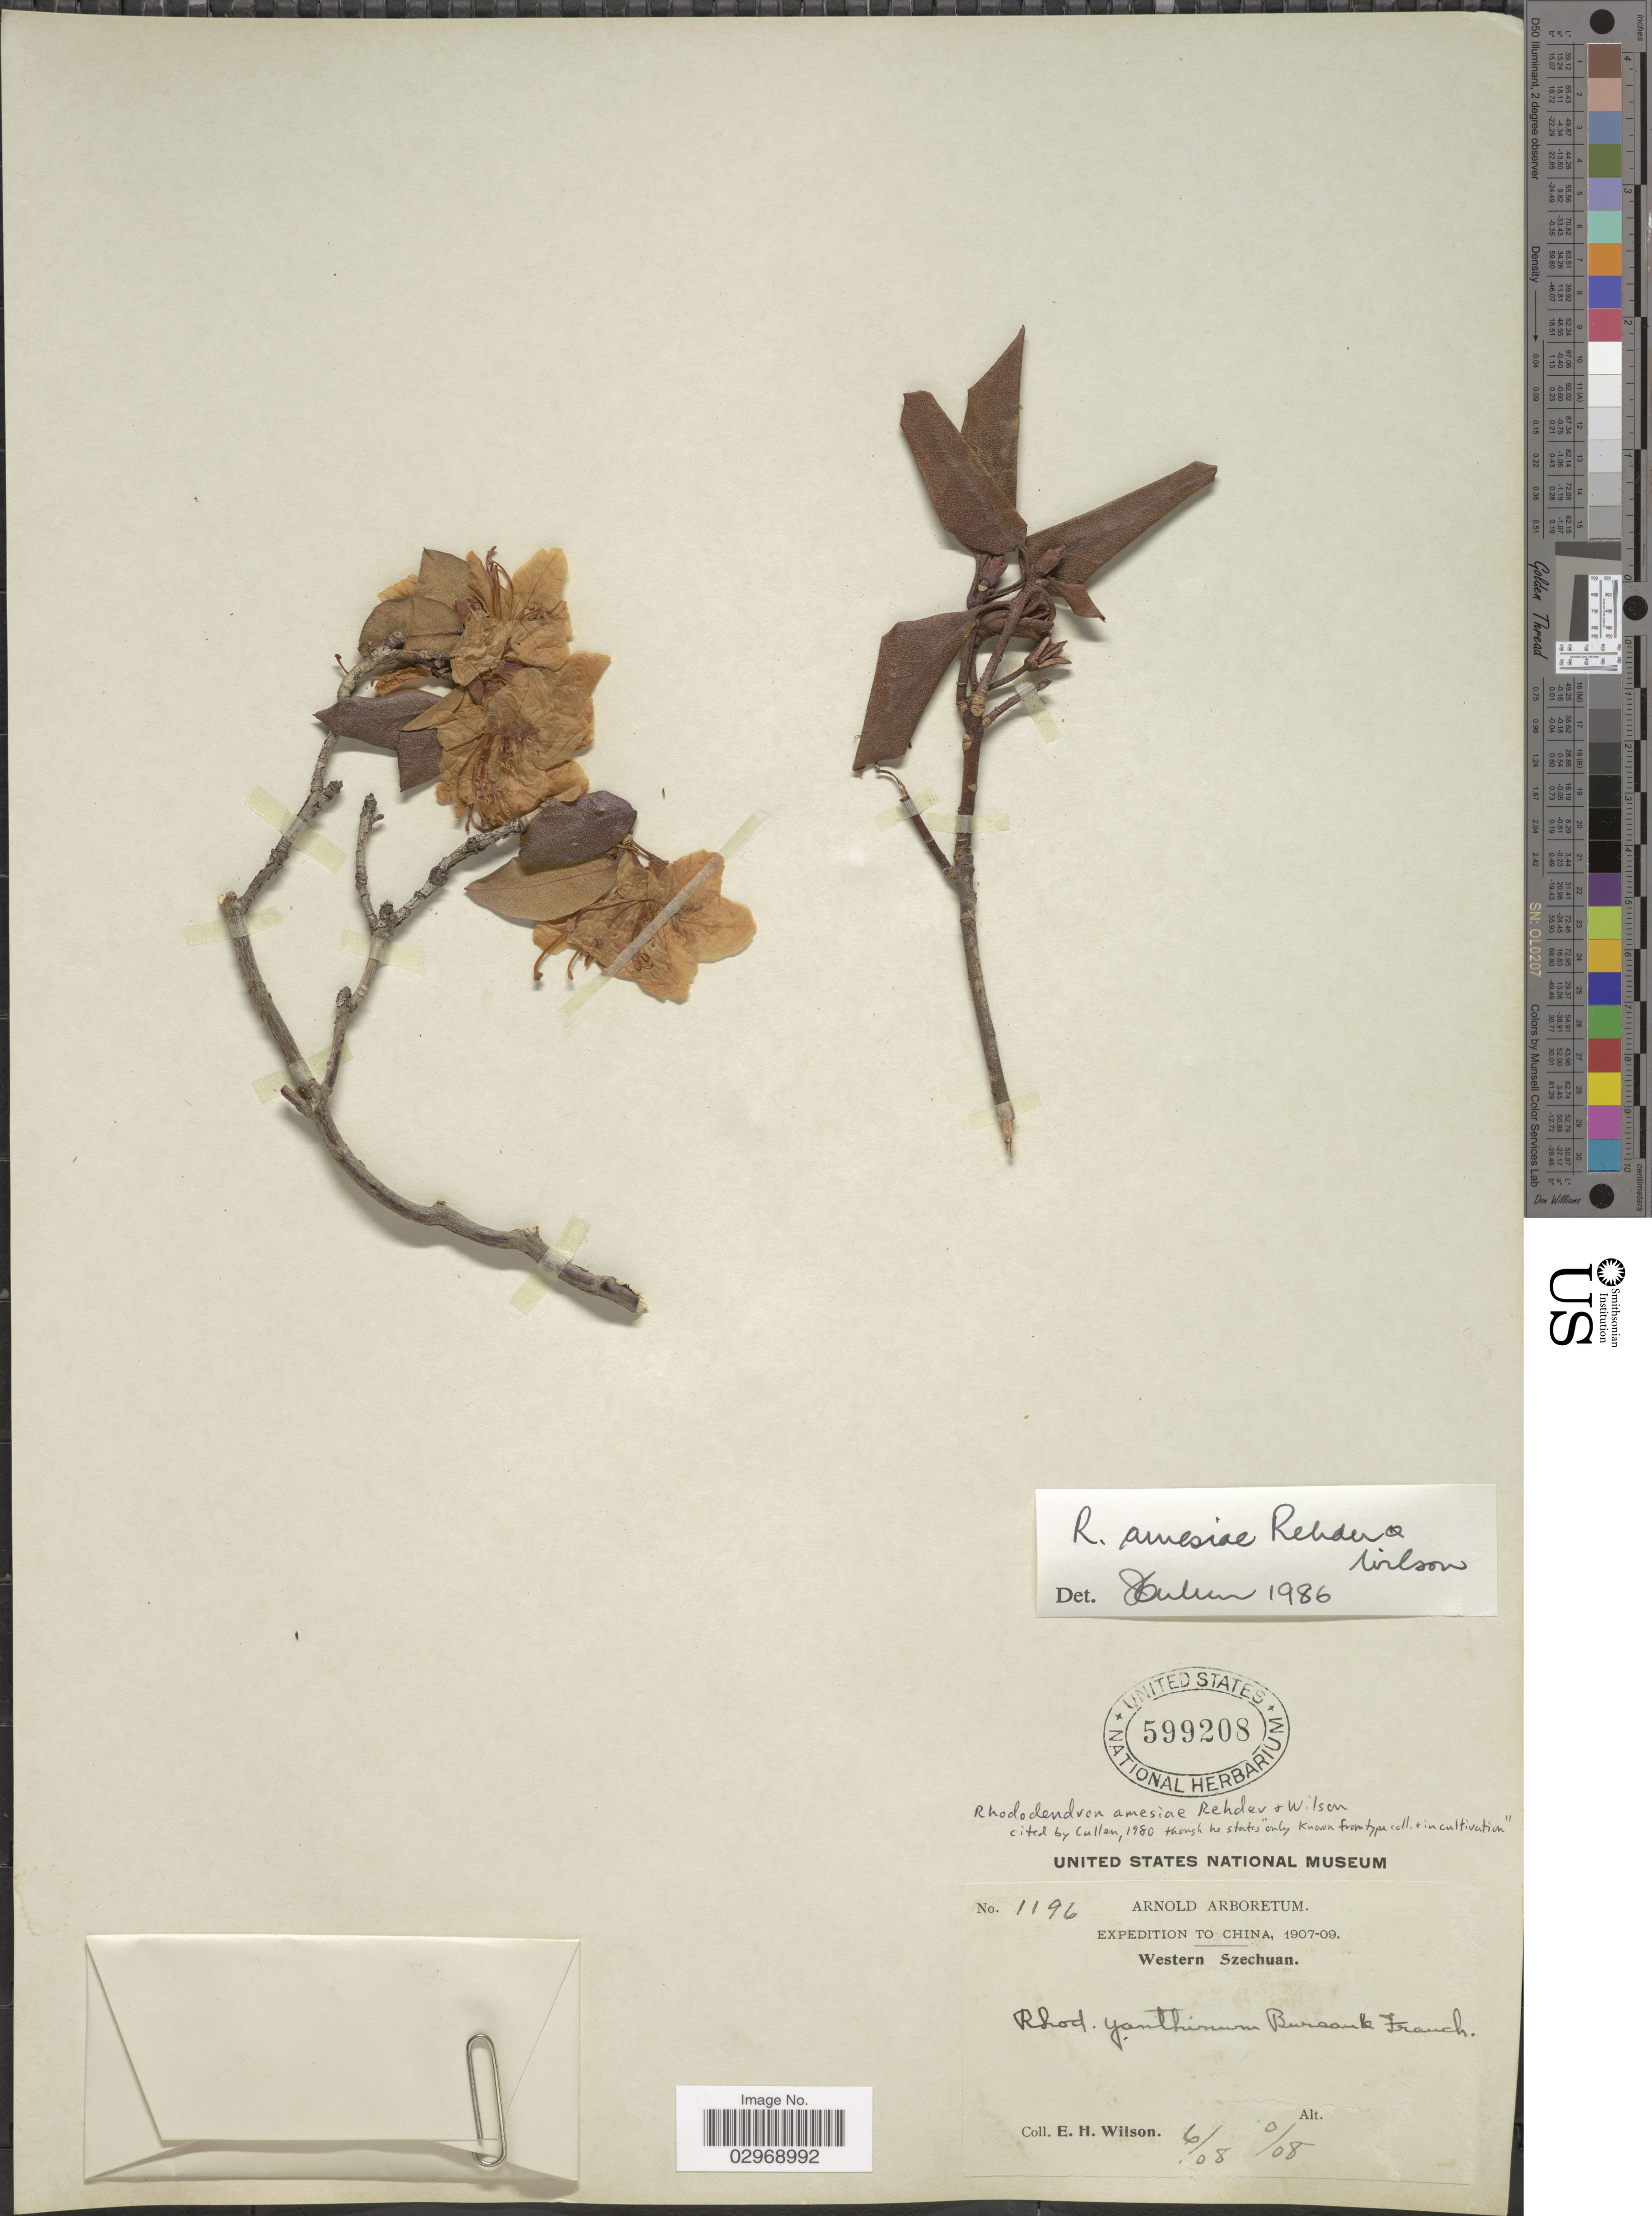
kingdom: Plantae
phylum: Tracheophyta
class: Magnoliopsida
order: Ericales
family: Ericaceae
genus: Rhododendron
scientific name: Rhododendron amesiae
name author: Rehder & E.H. Wilson in Sarg.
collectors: E. Wilson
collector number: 1196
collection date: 1908-06/1908-10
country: China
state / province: Sichuan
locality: Western Szechuan.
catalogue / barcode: US 599208